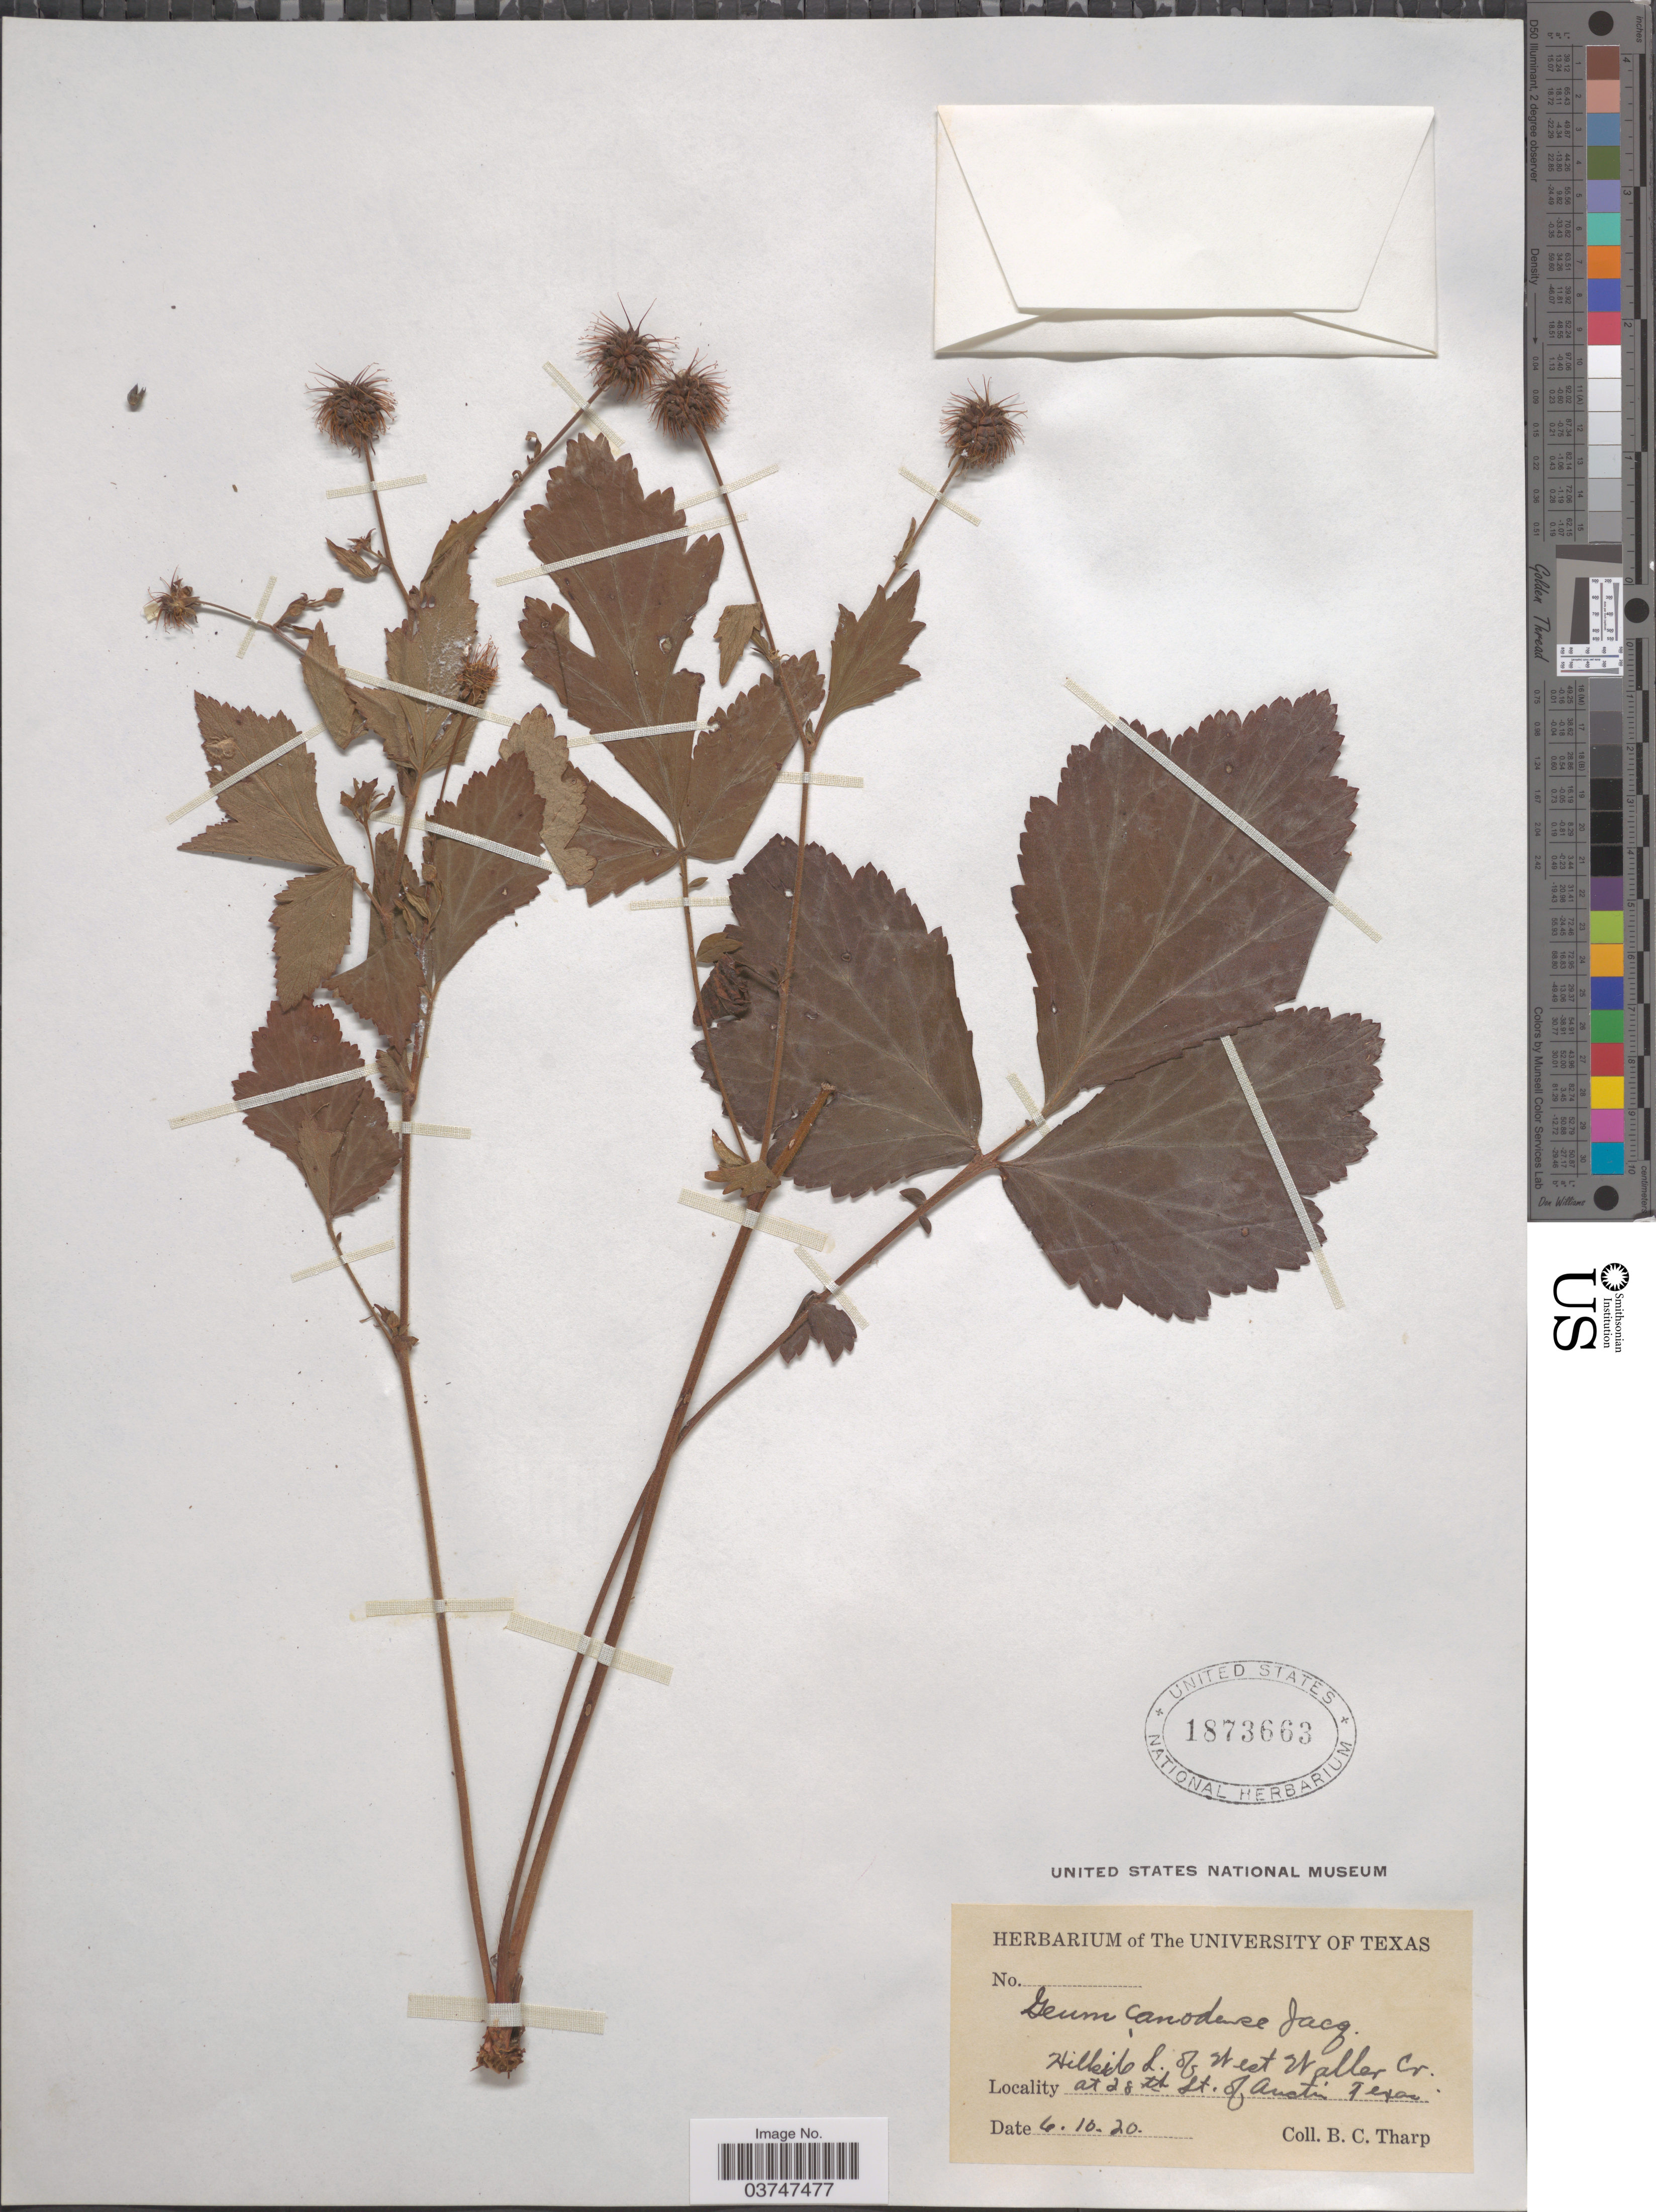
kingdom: Plantae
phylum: Tracheophyta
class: Magnoliopsida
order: Rosales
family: Rosaceae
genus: Geum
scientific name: Geum canadense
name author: Jacq.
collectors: B. C. Tharp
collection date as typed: Transcribed d/m/y: 10/6/20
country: United States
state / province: Texas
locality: Hillside S. of West Waller Cr. at 28th St. of Austin.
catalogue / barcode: US 1873663